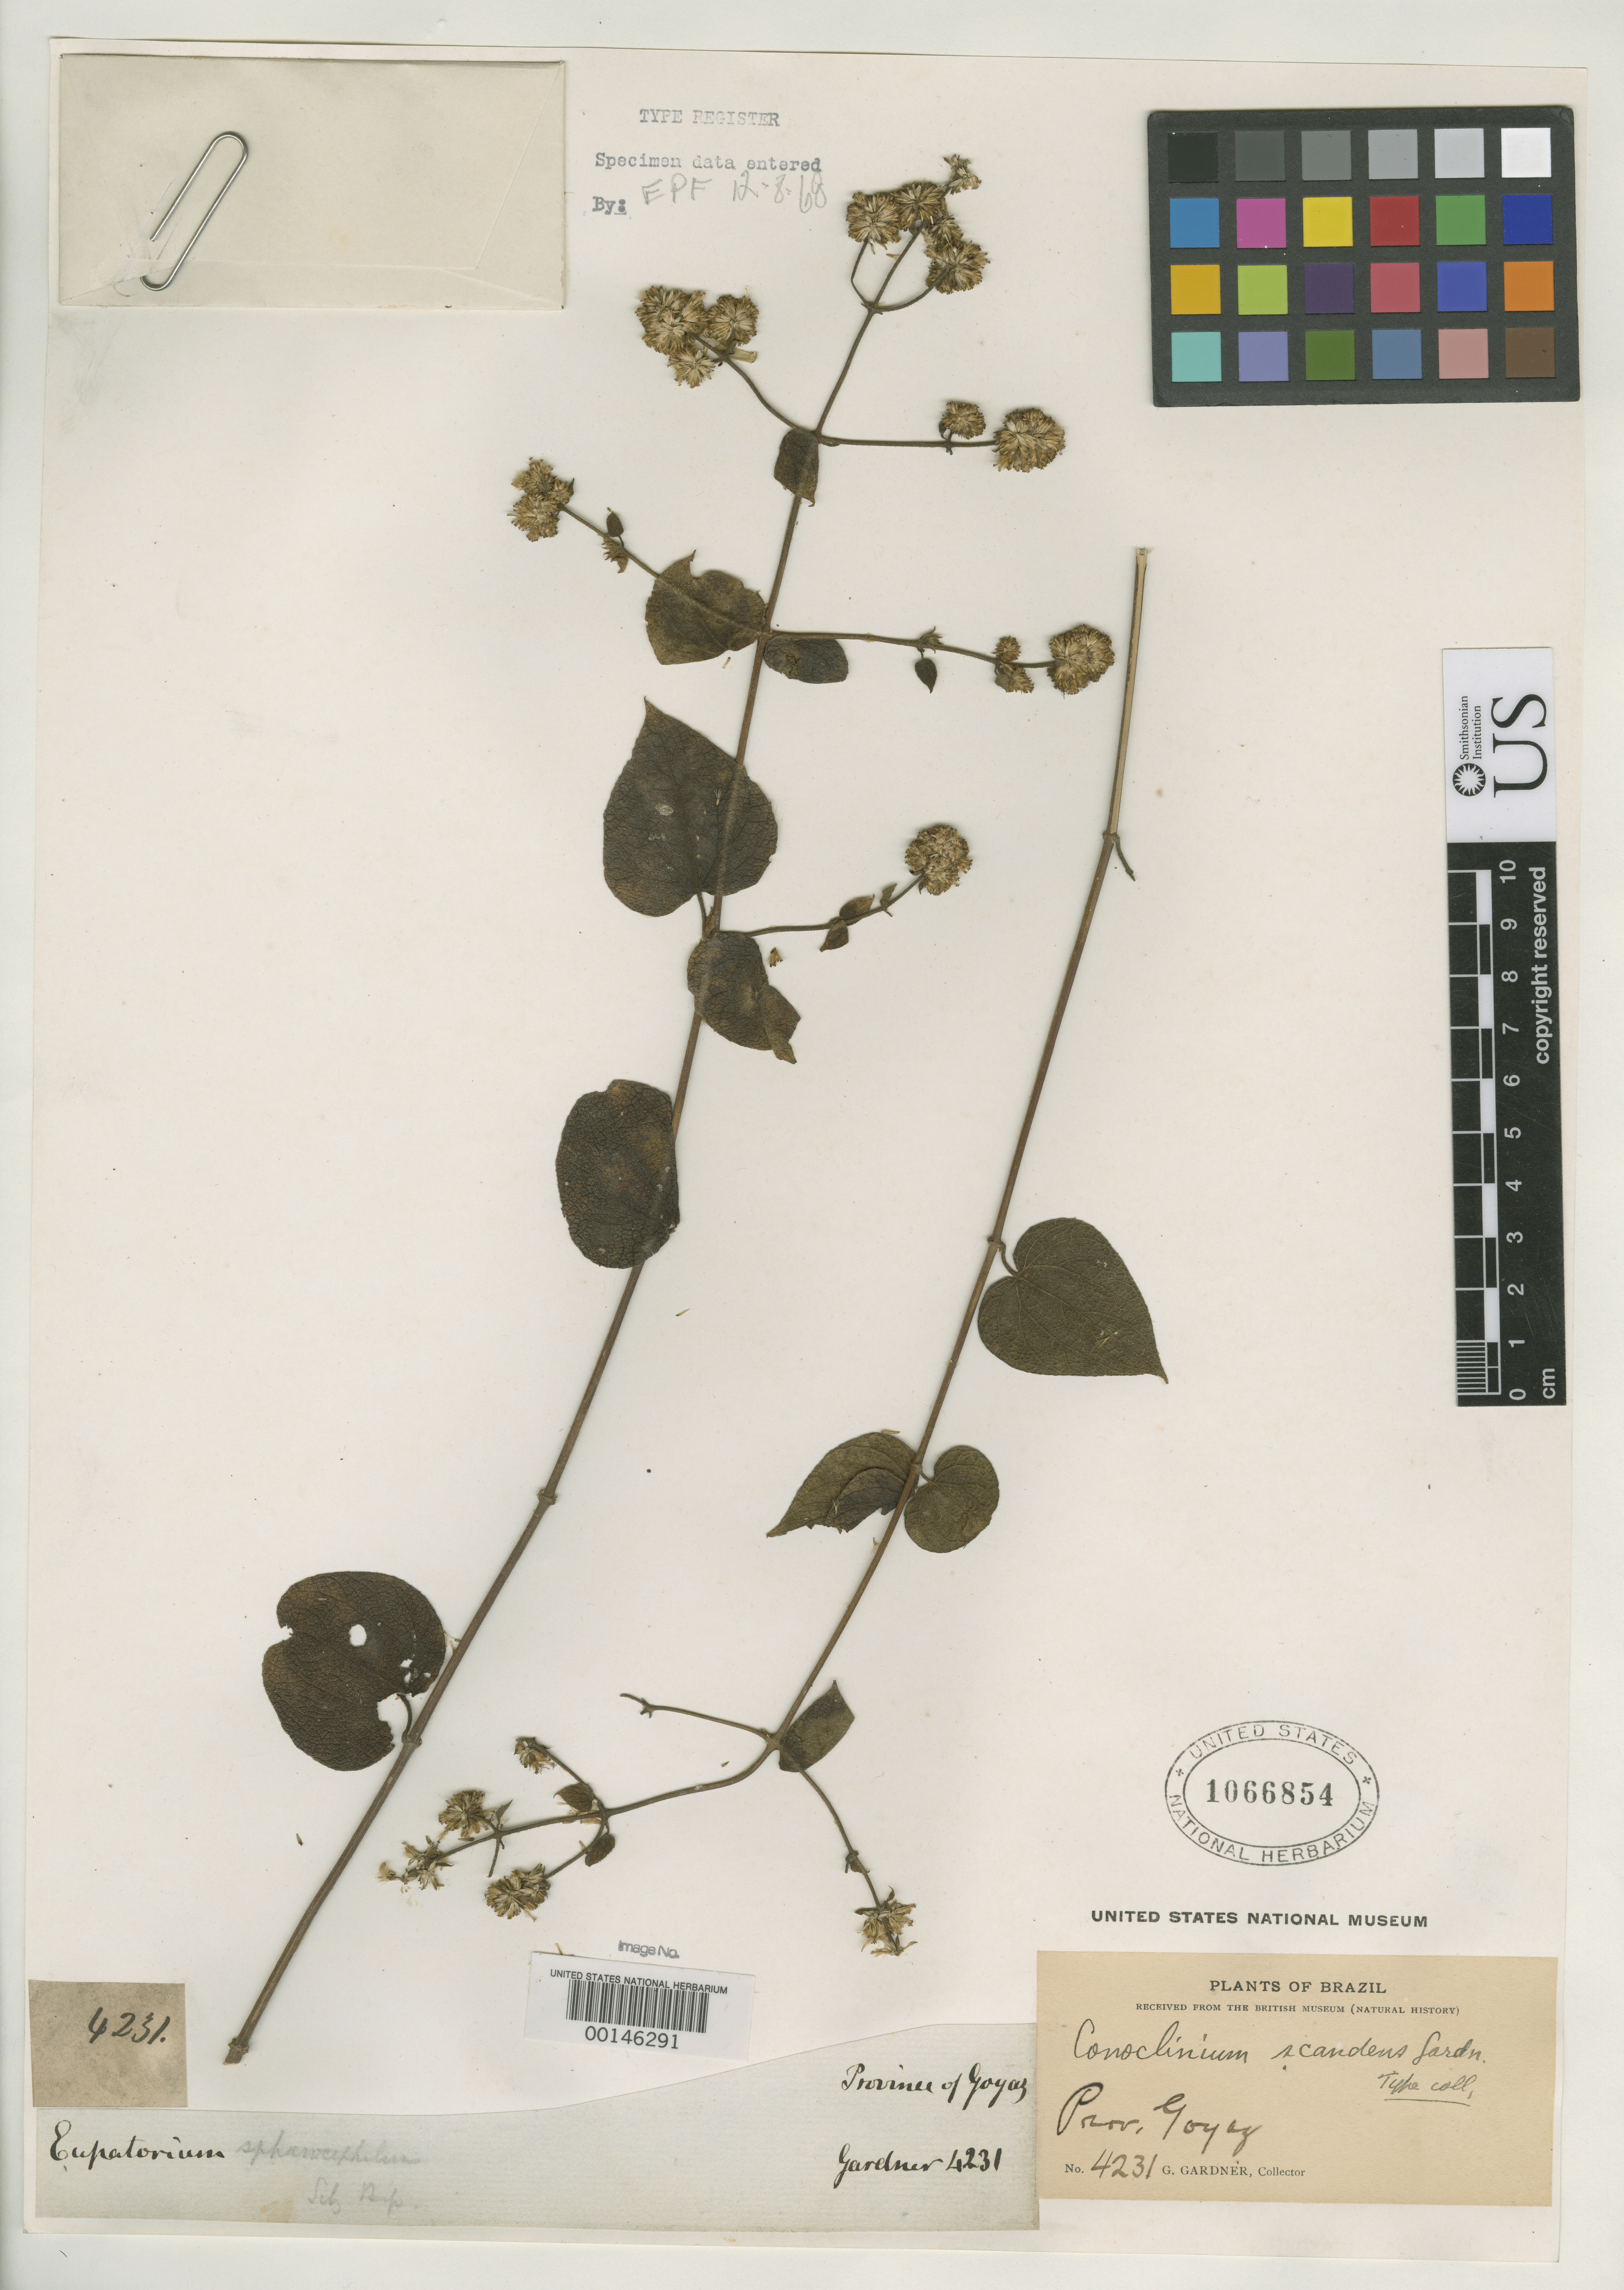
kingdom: Plantae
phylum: Tracheophyta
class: Magnoliopsida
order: Asterales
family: Asteraceae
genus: Conoclinium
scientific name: Conoclinium scandens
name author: Gardner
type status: Isosyntype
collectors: G. Gardner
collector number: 4231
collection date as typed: May 1840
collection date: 1840-05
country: Brazil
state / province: Goiás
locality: Between Arrayas and San Domingos.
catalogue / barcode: US 1066854